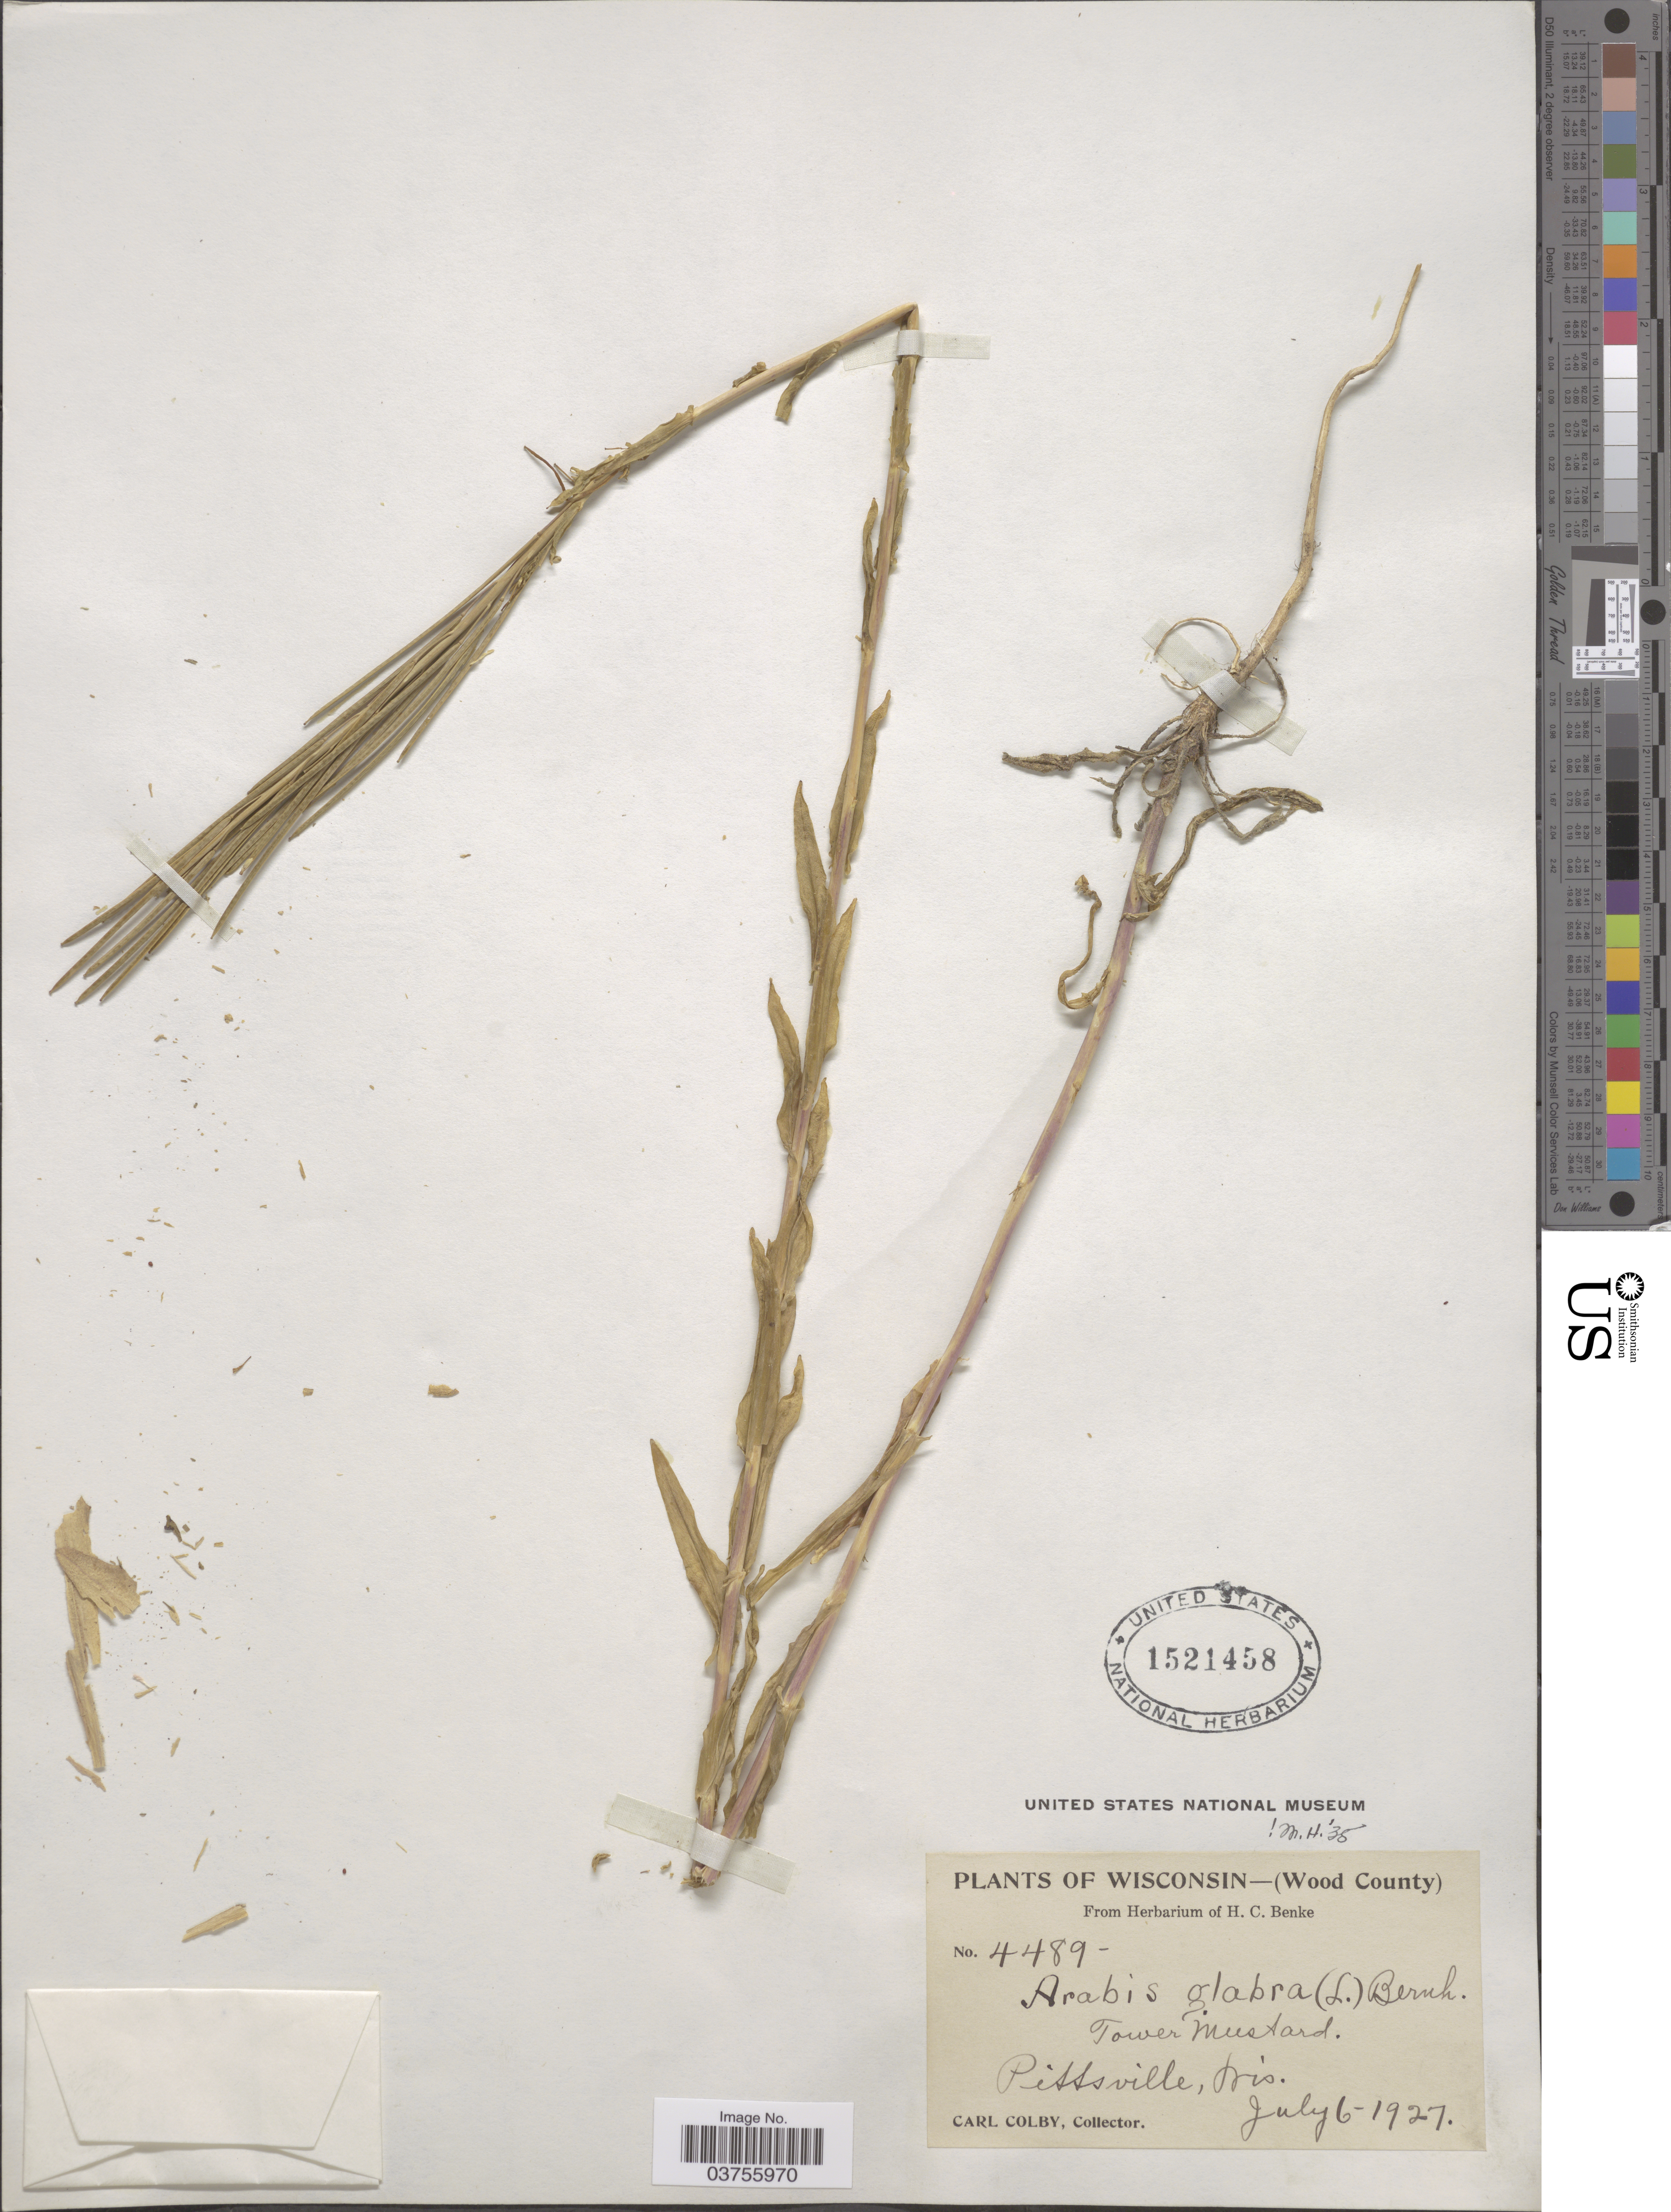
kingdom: Plantae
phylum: Tracheophyta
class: Magnoliopsida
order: Brassicales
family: Brassicaceae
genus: Turritis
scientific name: Turritis glabra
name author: L.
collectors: C. Colby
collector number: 4489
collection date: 1927-07-06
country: United States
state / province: Wisconsin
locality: (Wood County). Tower Mustard. Pittsville.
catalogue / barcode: US 1521458